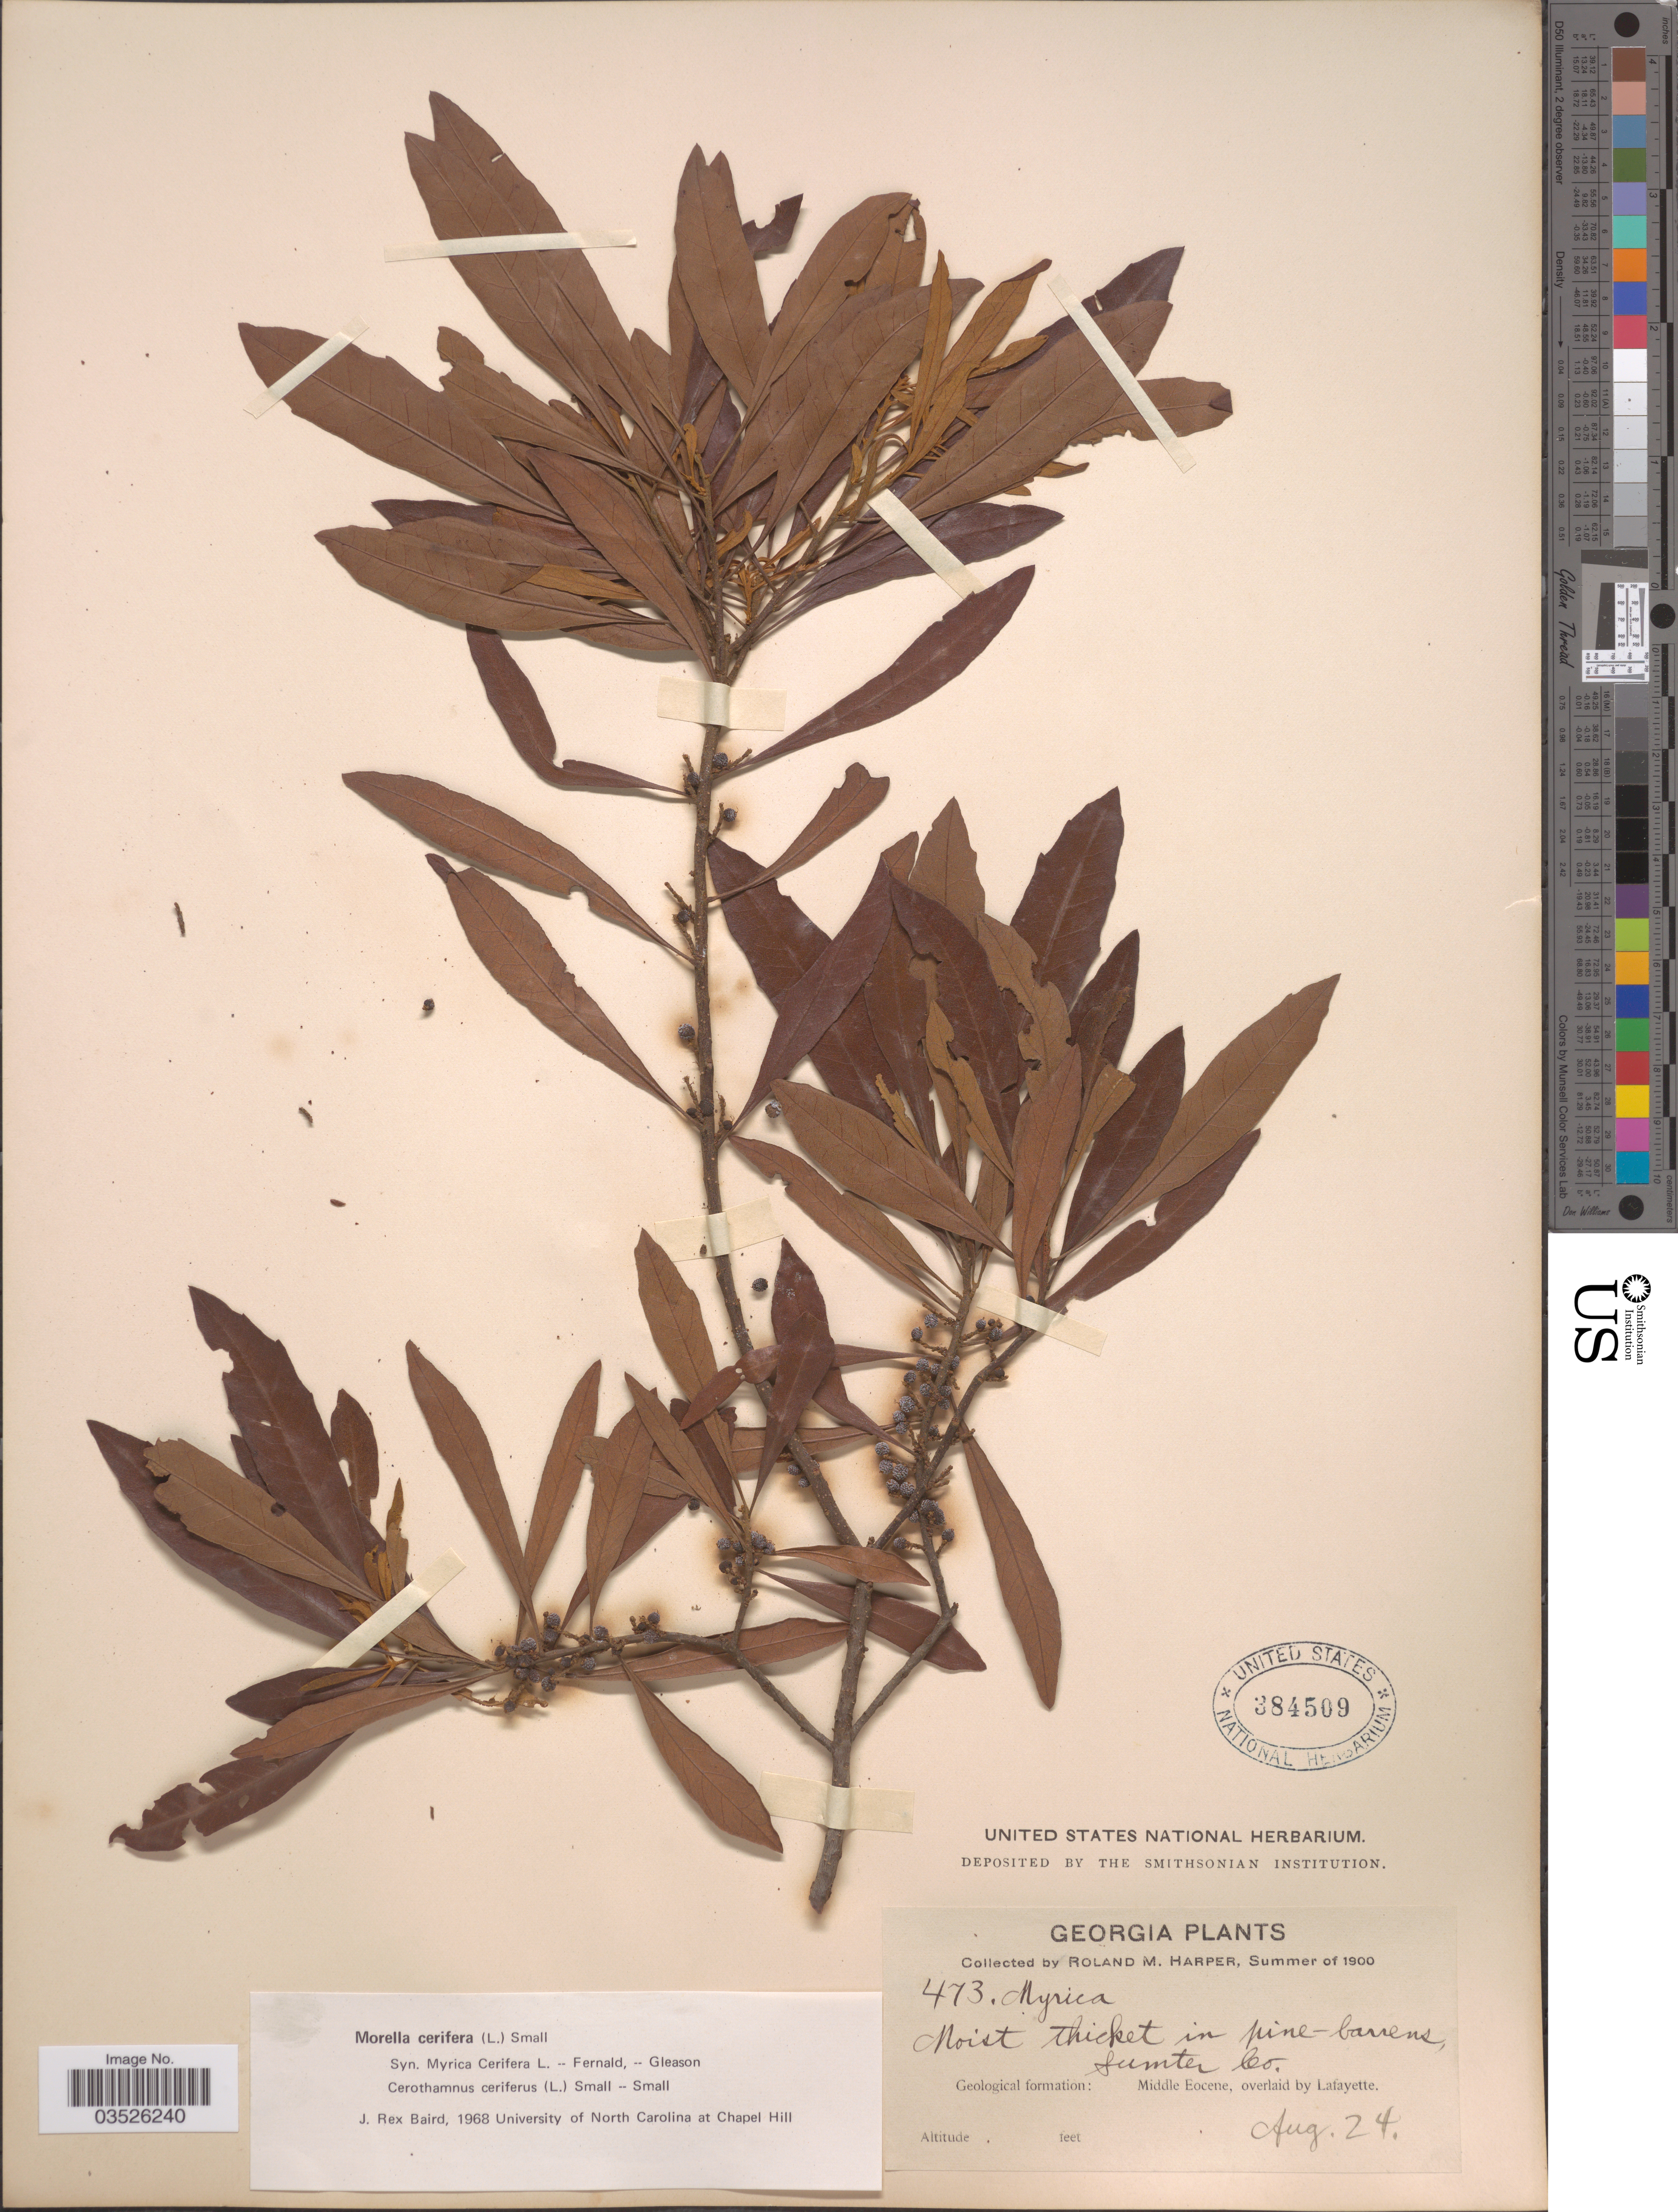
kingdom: Plantae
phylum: Tracheophyta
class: Magnoliopsida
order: Fagales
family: Myricaceae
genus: Morella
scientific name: Morella cerifera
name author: (L.) Small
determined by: Baird, James Rex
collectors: R. M. Harper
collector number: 473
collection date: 1900-08-24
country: United States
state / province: Georgia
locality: Sumter Co. Geological formation: Middle Eocene, overlaid by Lafayette.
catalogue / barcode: US 384509